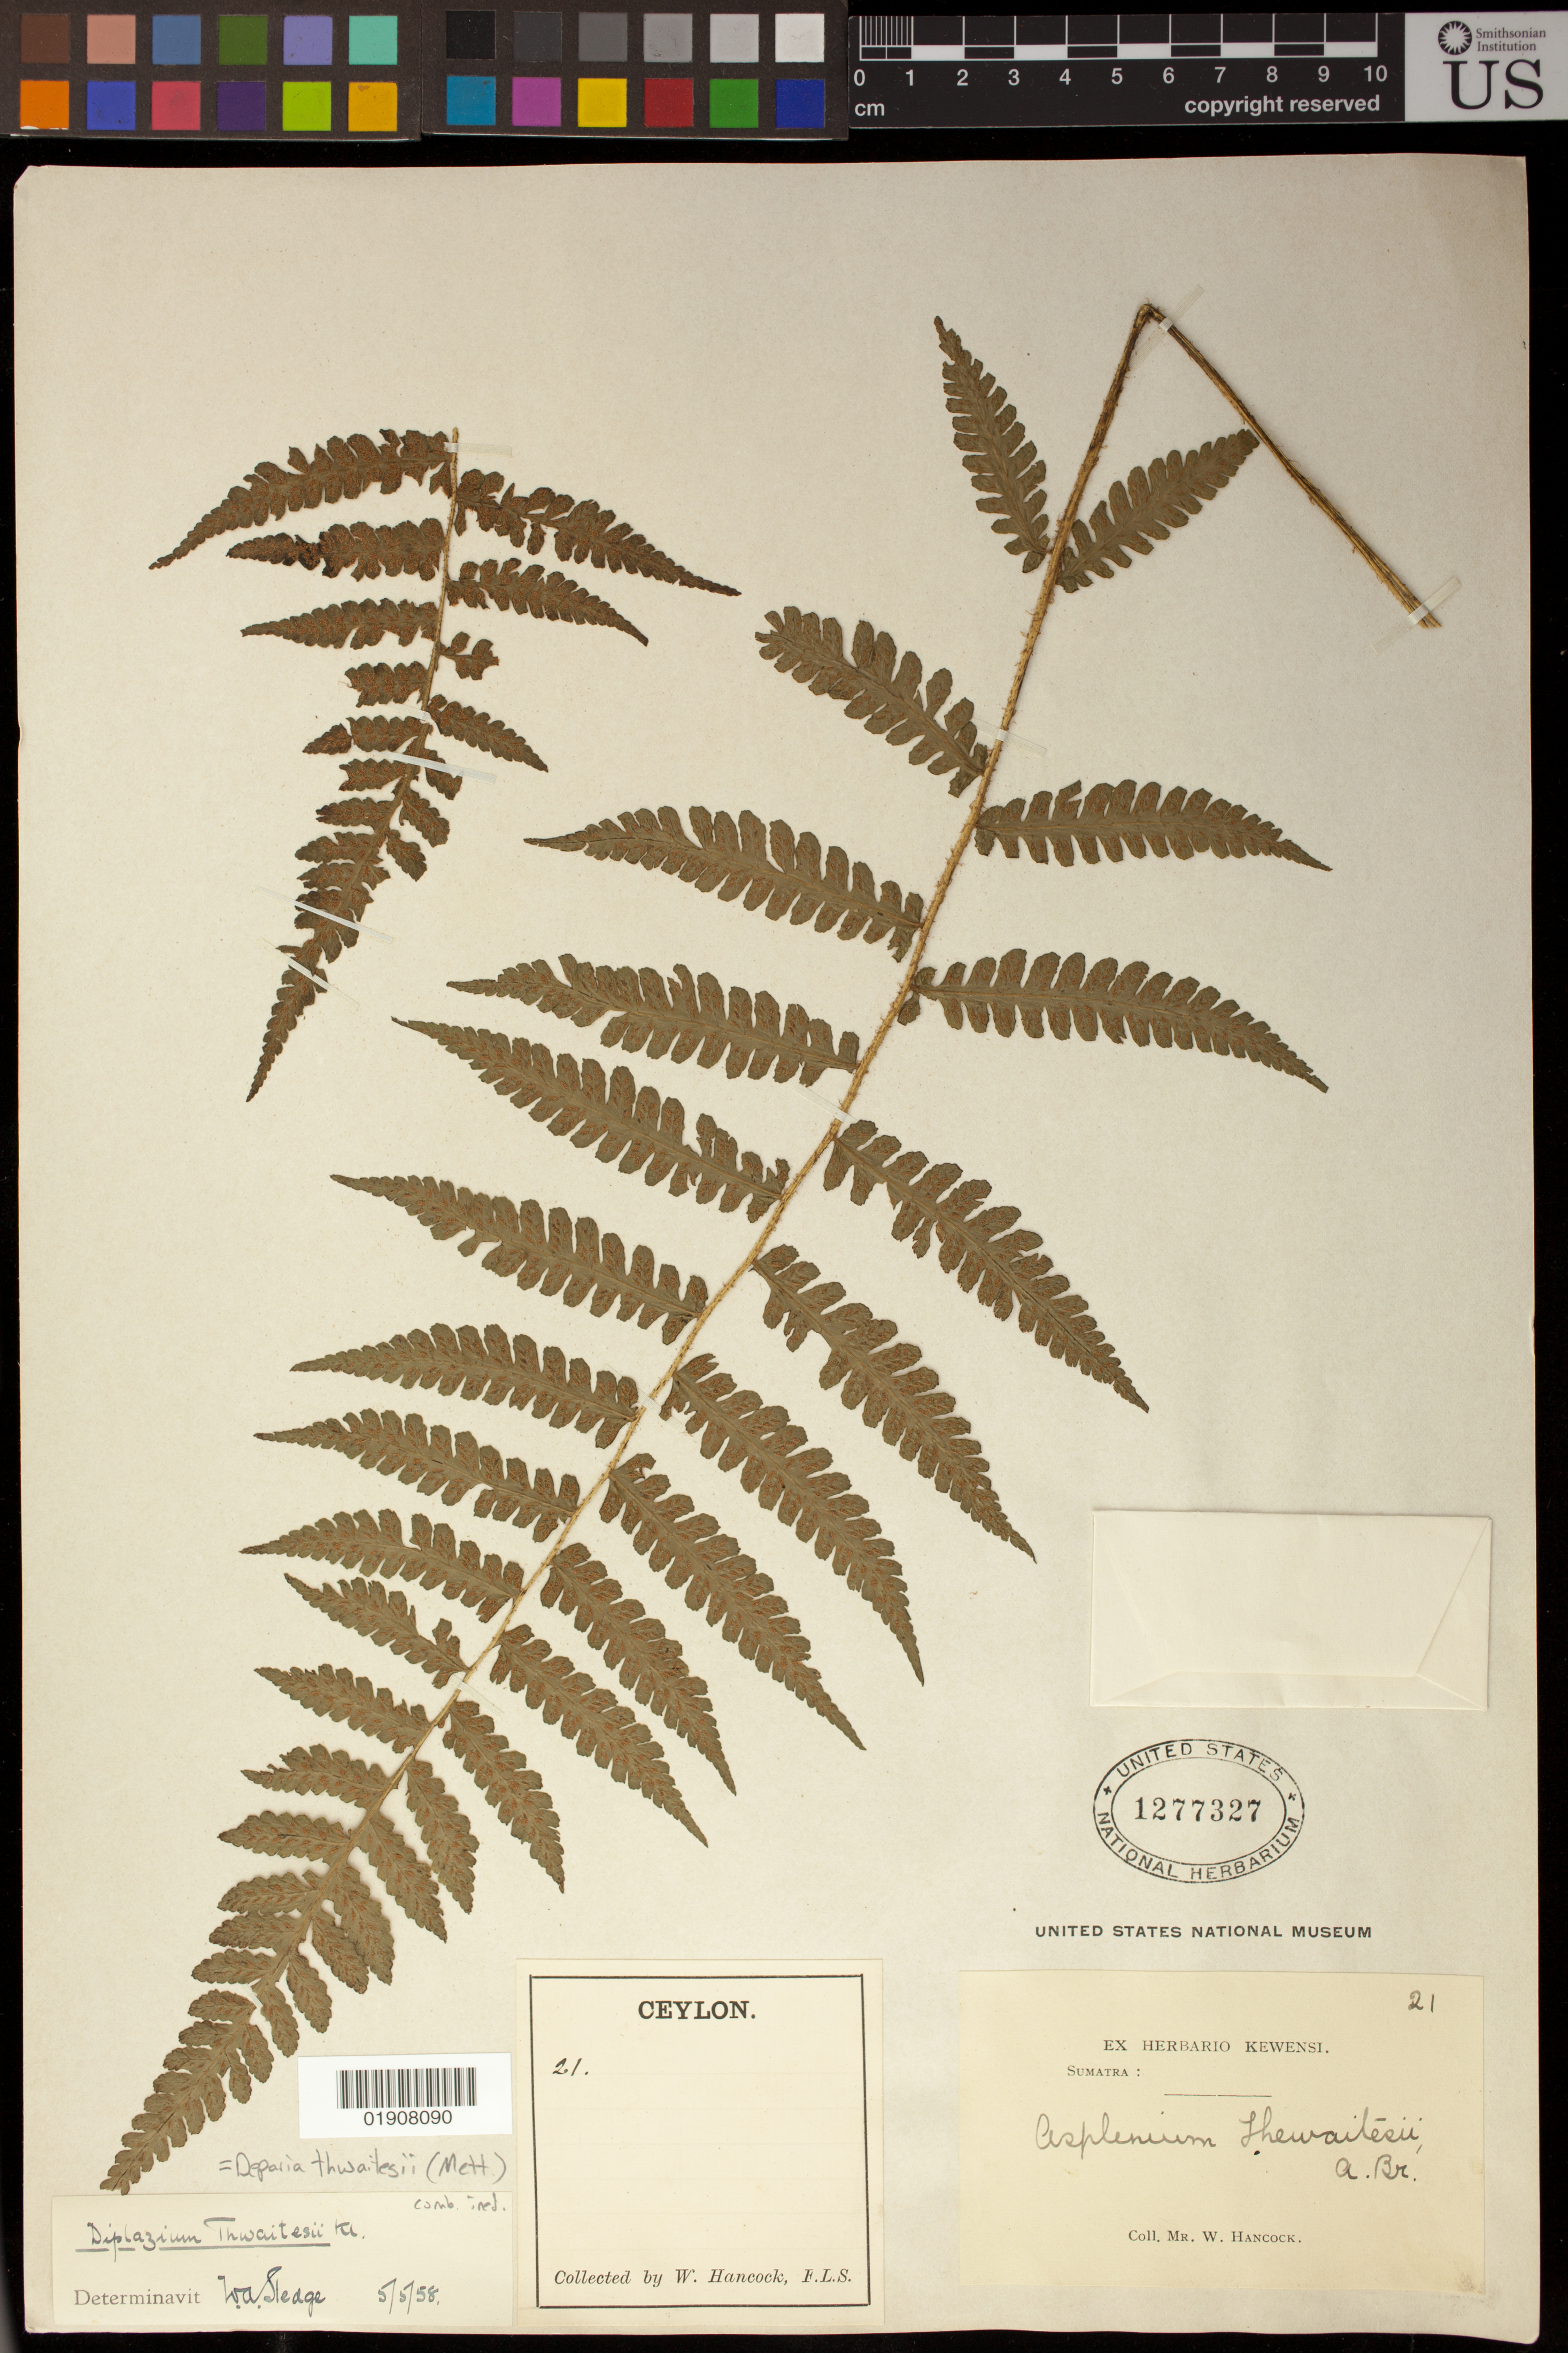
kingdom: Plantae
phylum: Tracheophyta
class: Polypodiopsida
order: Polypodiales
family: Athyriaceae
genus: Deparia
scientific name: Deparia thwaitesii (Mett.) comb. ined.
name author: (Mett.)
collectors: W. Hancock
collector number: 21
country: Sri Lanka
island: Ceylon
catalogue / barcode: US 1277327